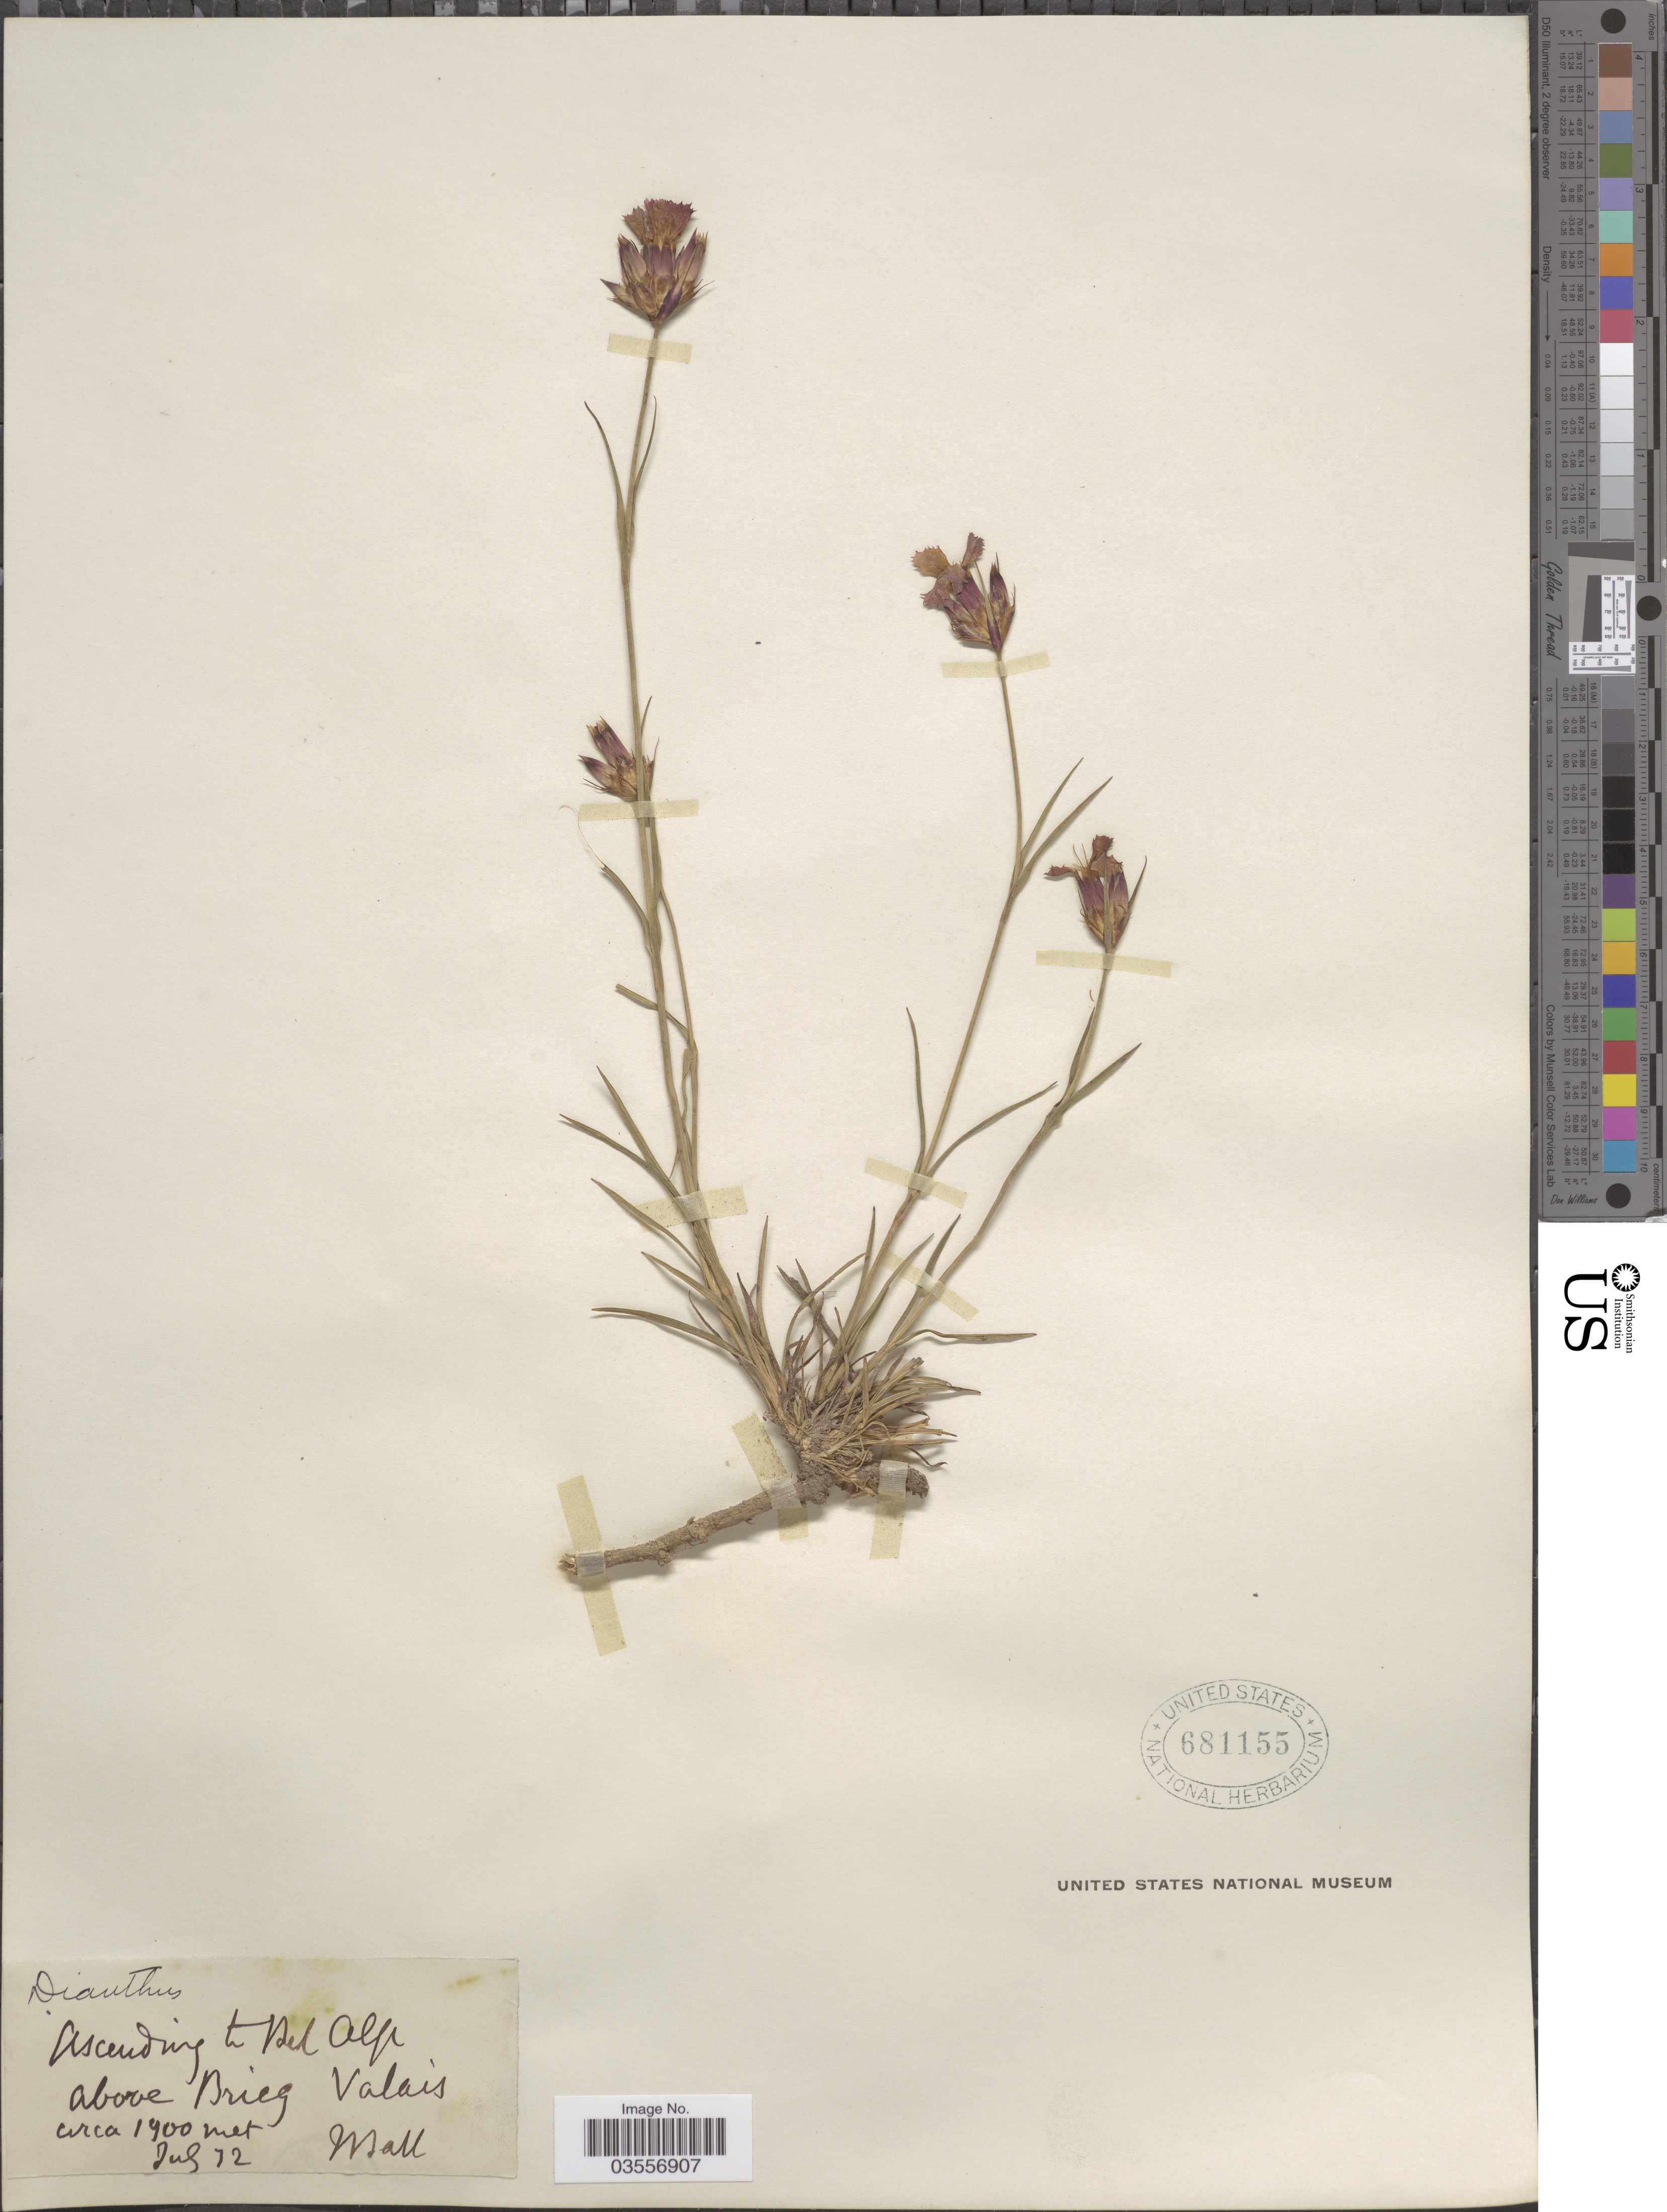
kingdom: Plantae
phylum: Tracheophyta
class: Magnoliopsida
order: Caryophyllales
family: Caryophyllaceae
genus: Dianthus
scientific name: Dianthus sp.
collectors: J. Ball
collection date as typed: Transcribed d/m/y: /7/72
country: Switzerland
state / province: Valais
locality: Ascending to Del Alp above Brieg.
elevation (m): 1900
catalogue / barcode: US 681155